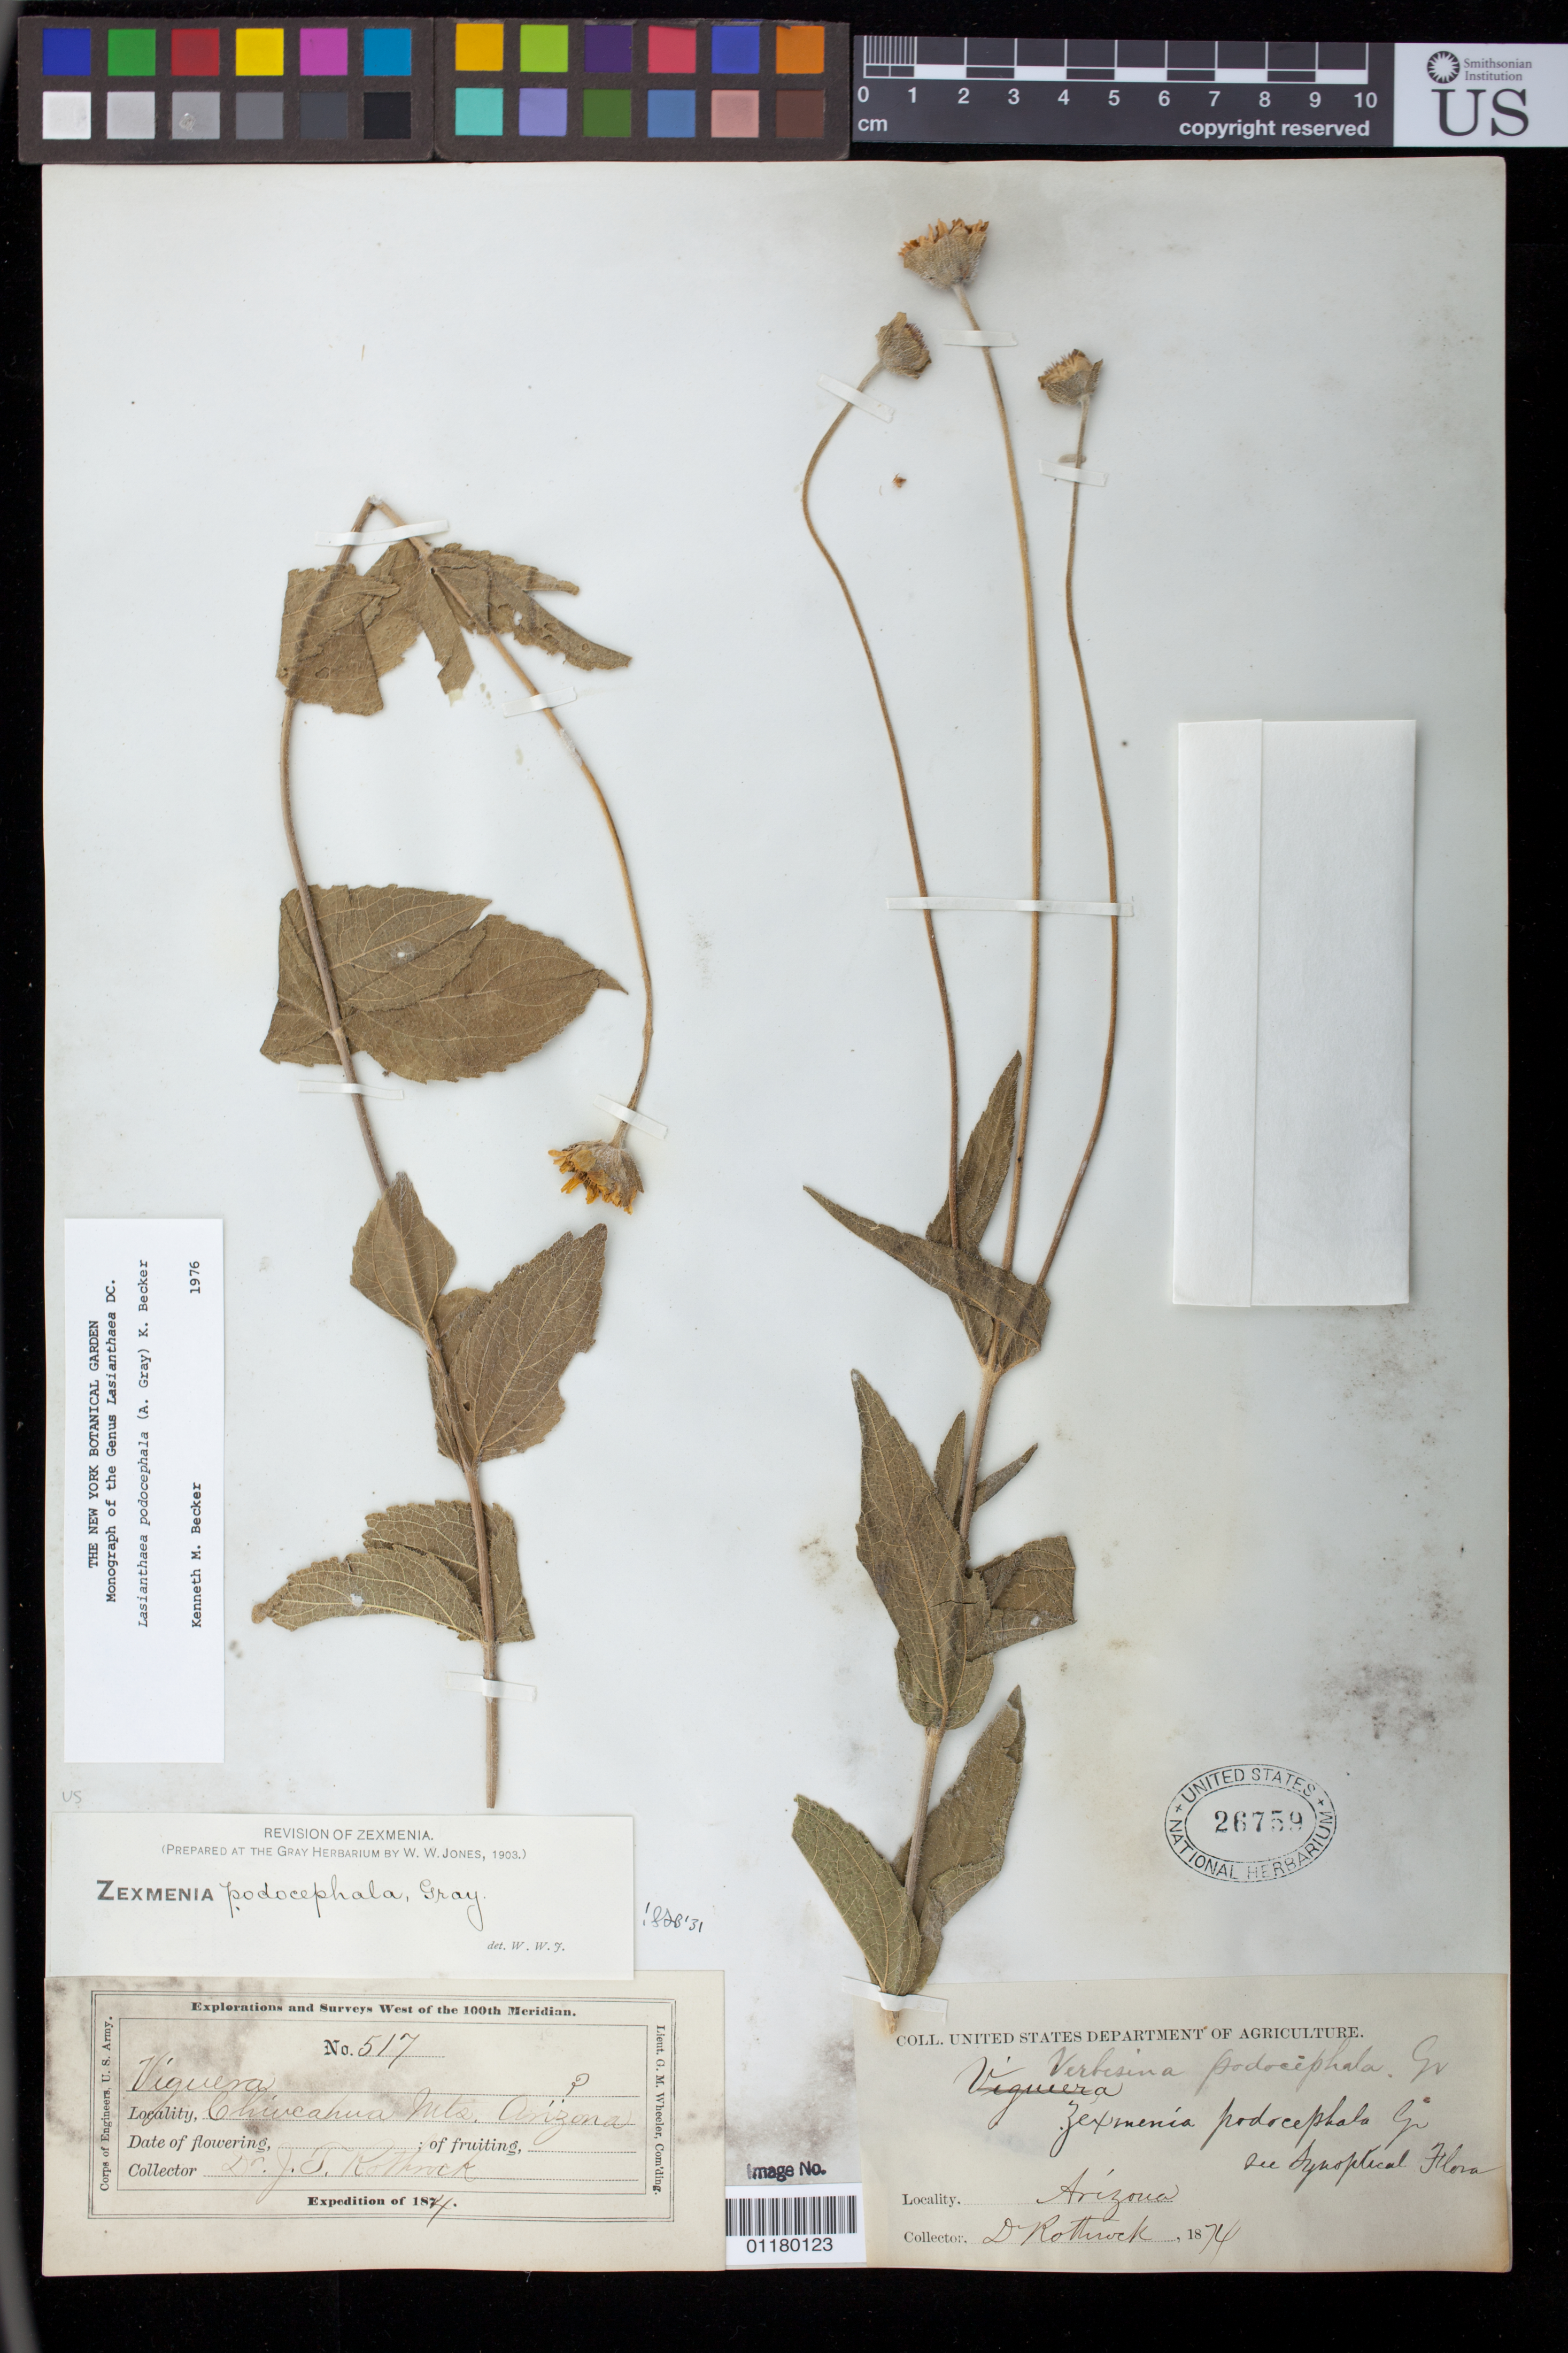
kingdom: Plantae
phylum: Tracheophyta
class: Magnoliopsida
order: Asterales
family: Asteraceae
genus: Lasianthaea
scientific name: Lasianthaea podocephala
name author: (A. Gray) K.M. Becker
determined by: Becker, K. M.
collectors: J. T. Rothrock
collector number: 517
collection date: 1874-08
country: United States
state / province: Arizona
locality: Chiricahua Mts., S. Arizona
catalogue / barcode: US 26759